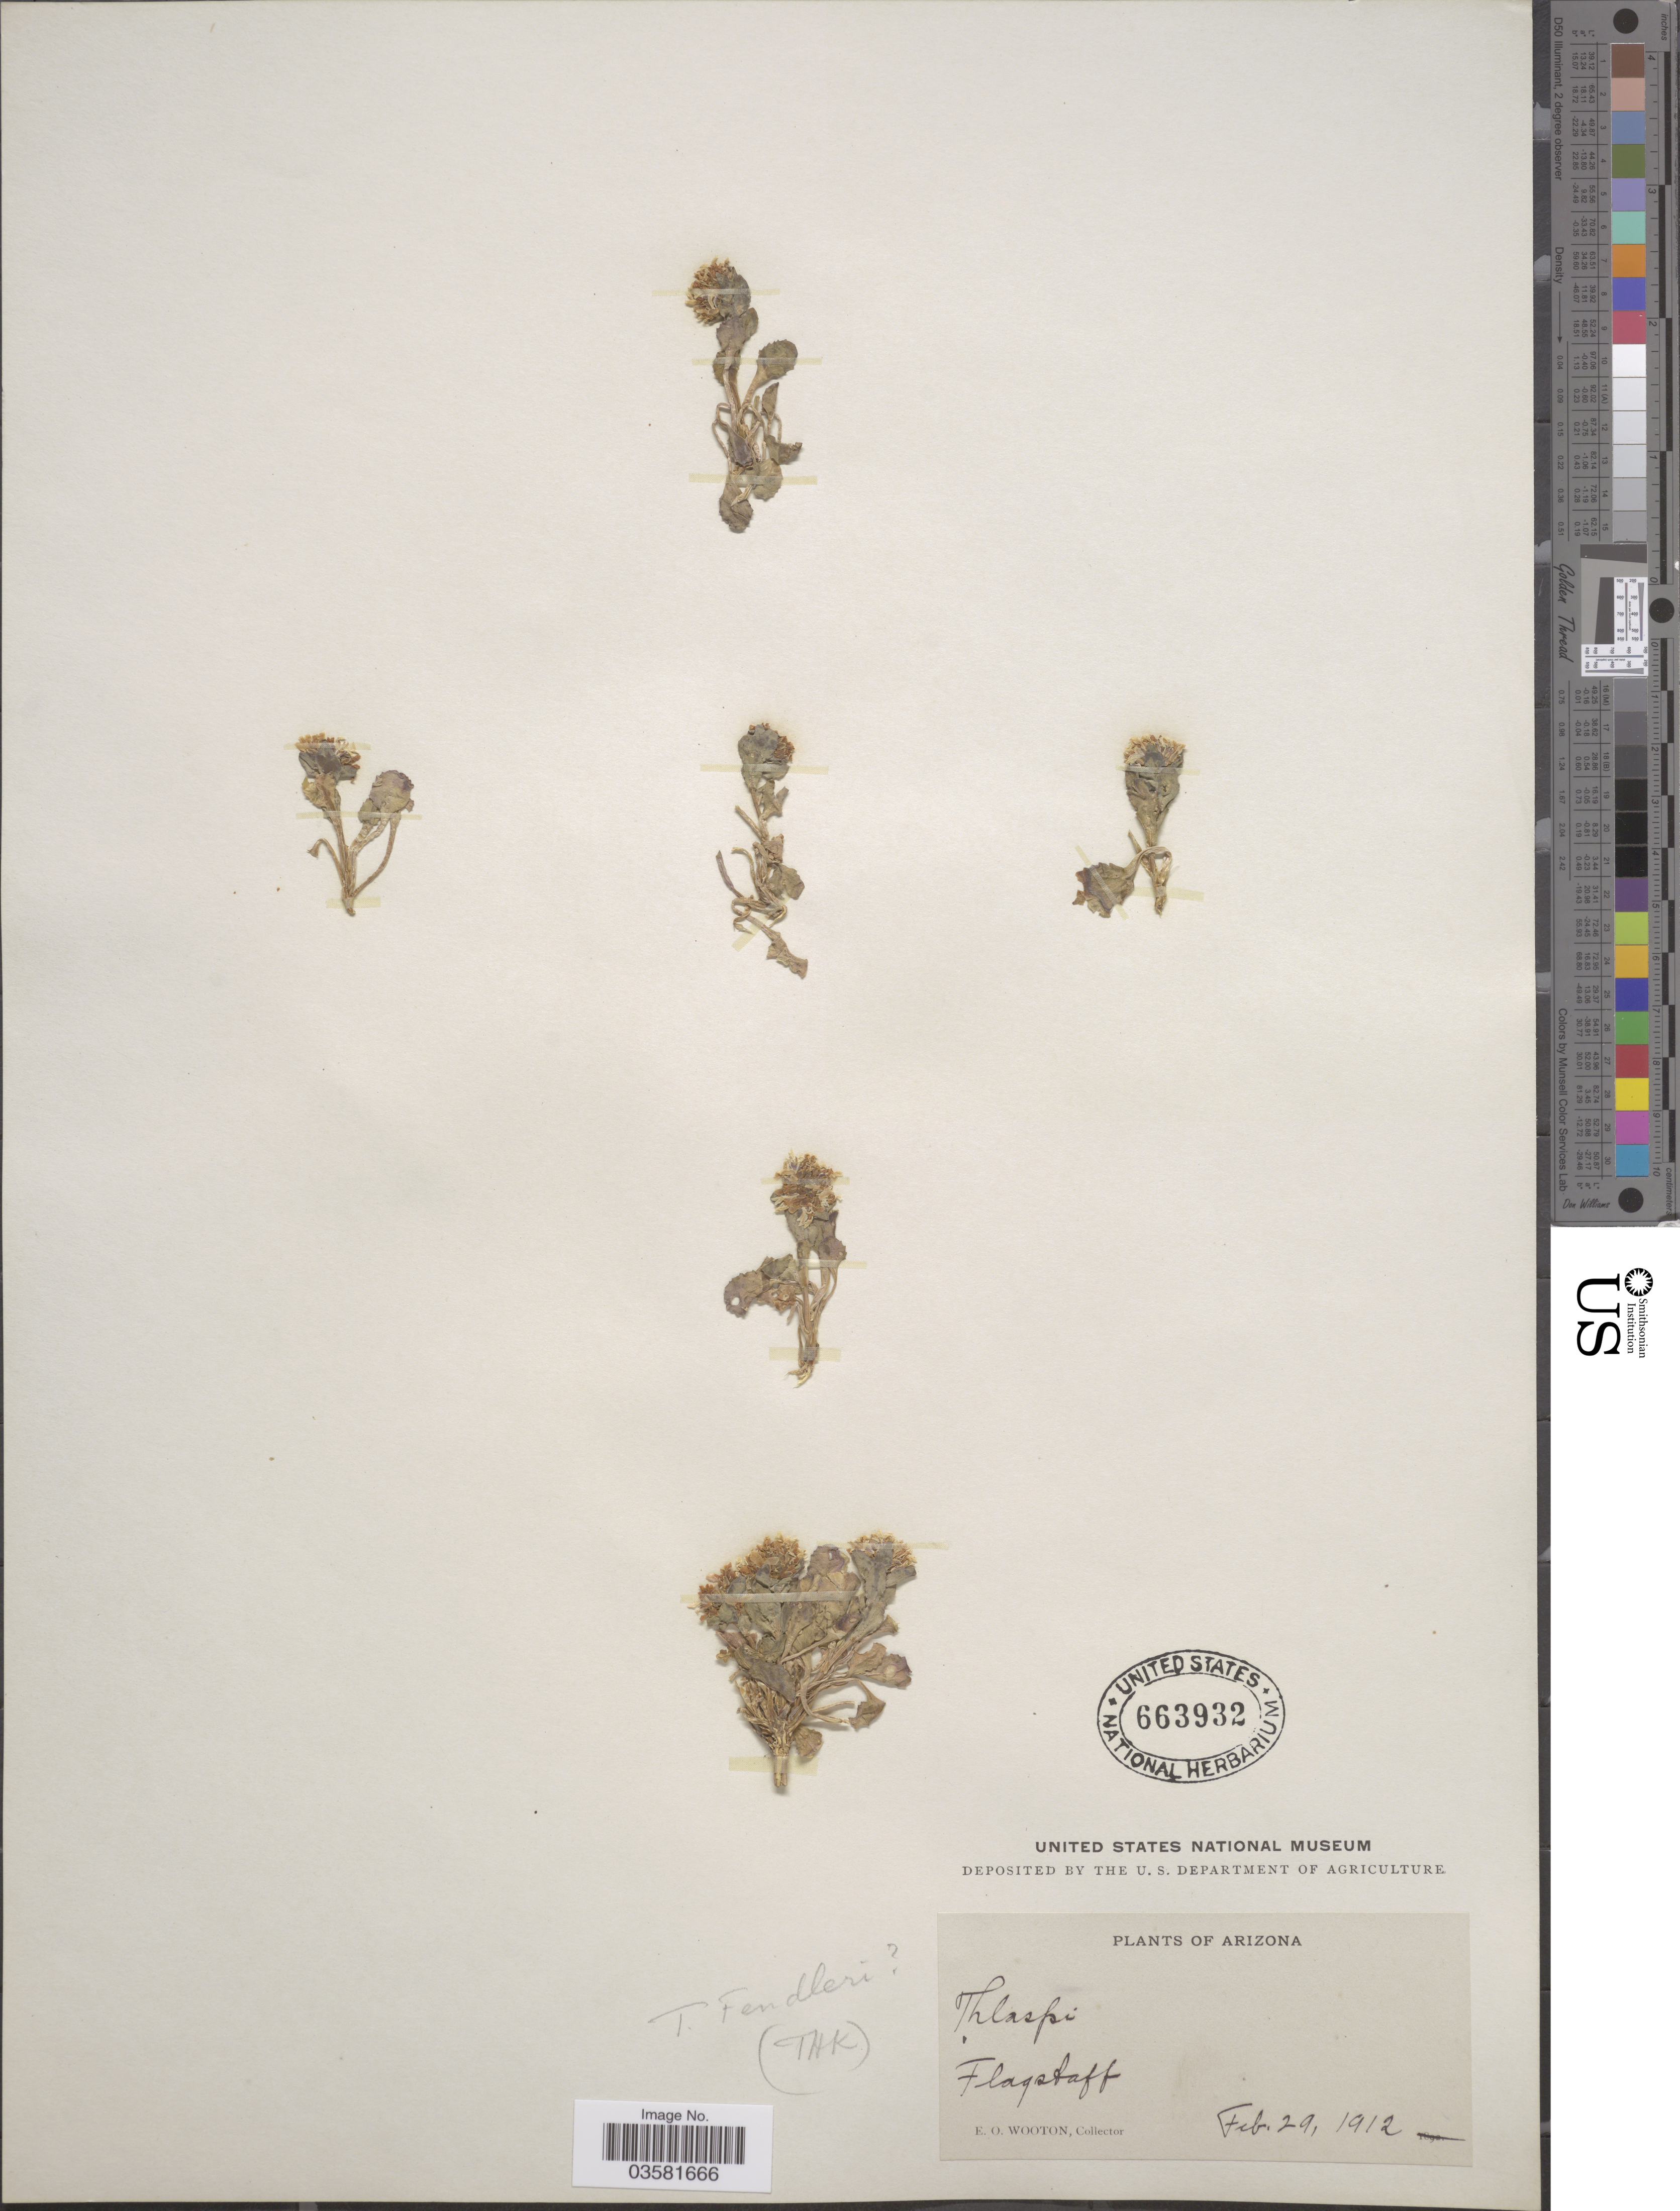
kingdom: Plantae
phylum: Tracheophyta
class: Magnoliopsida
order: Brassicales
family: Brassicaceae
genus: Thlaspi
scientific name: Thlaspi montanum var. fendleri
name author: (A. Gray) P.K. Holmgren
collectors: E. O. Wooton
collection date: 1912-02-29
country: United States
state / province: Arizona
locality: Flagstaff.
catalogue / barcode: US 663932